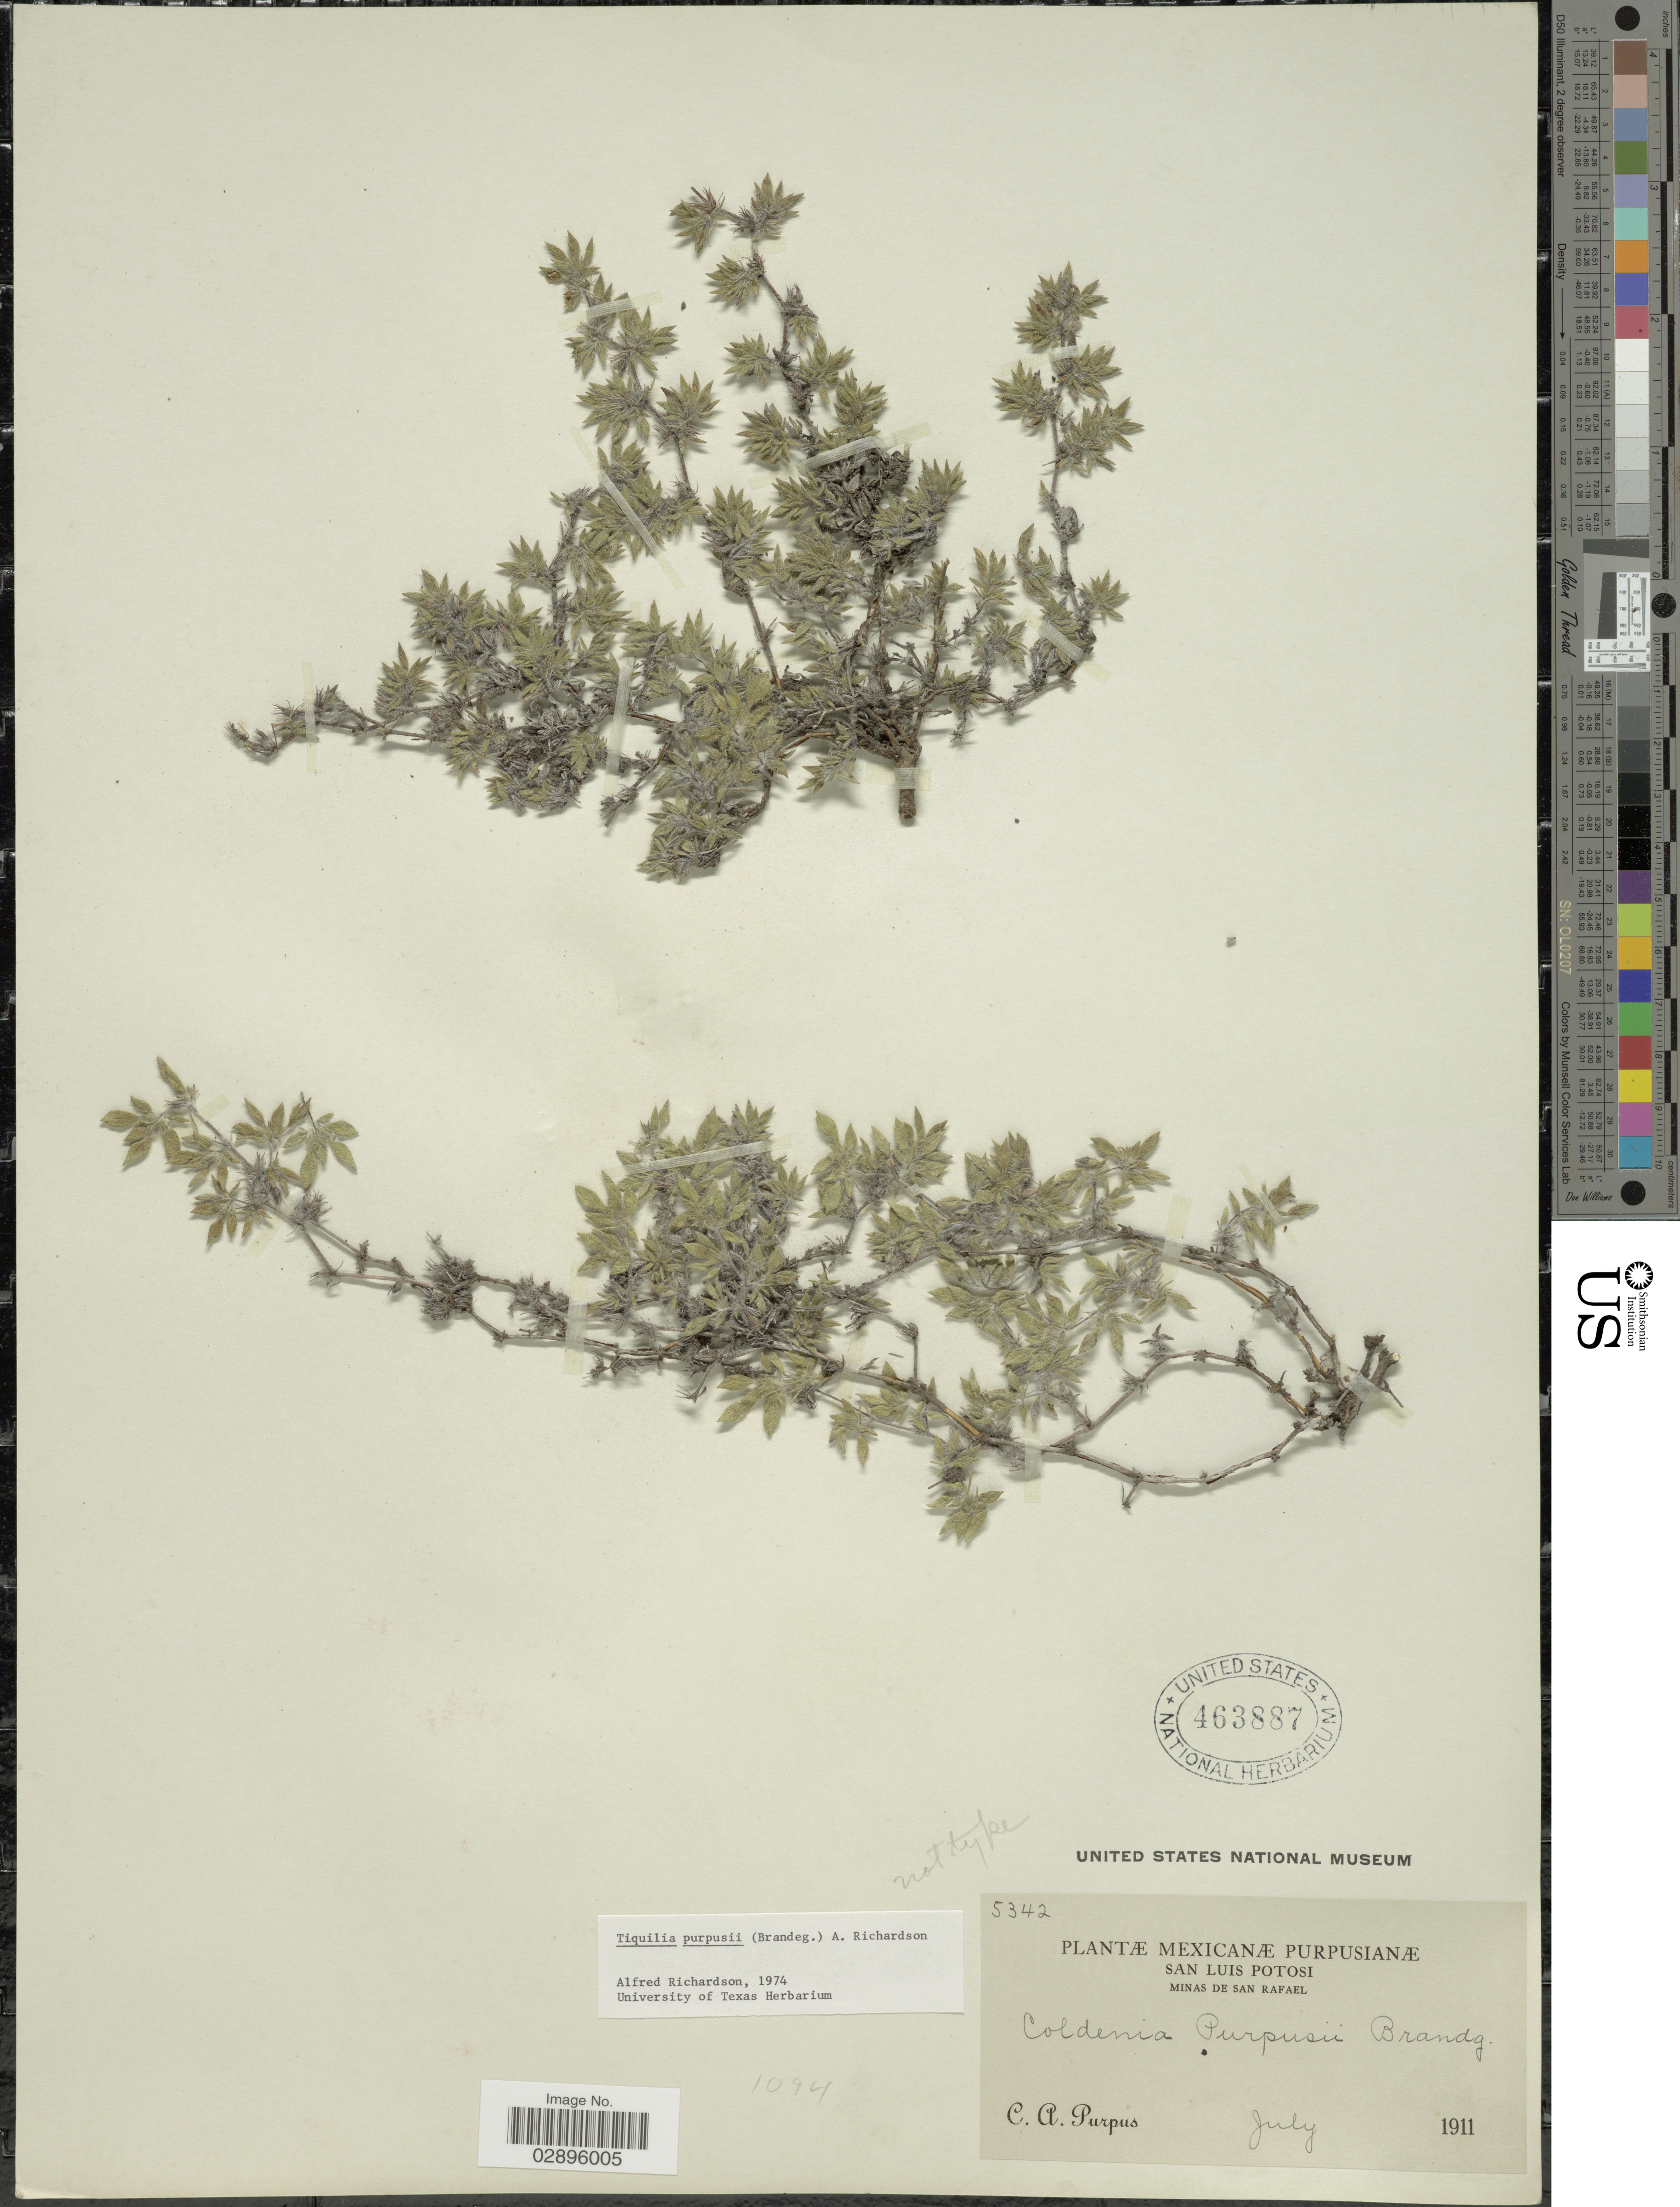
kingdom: Plantae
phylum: Tracheophyta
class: Magnoliopsida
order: Boraginales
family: Ehretiaceae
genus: Tiquilia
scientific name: Tiquilia purpusii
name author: (Brandegee) A.T. Richardson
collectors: C. A. Purpus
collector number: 5342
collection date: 1911-07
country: Mexico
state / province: San Luis Potosí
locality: Minas de San Rafael.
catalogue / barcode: US 463887